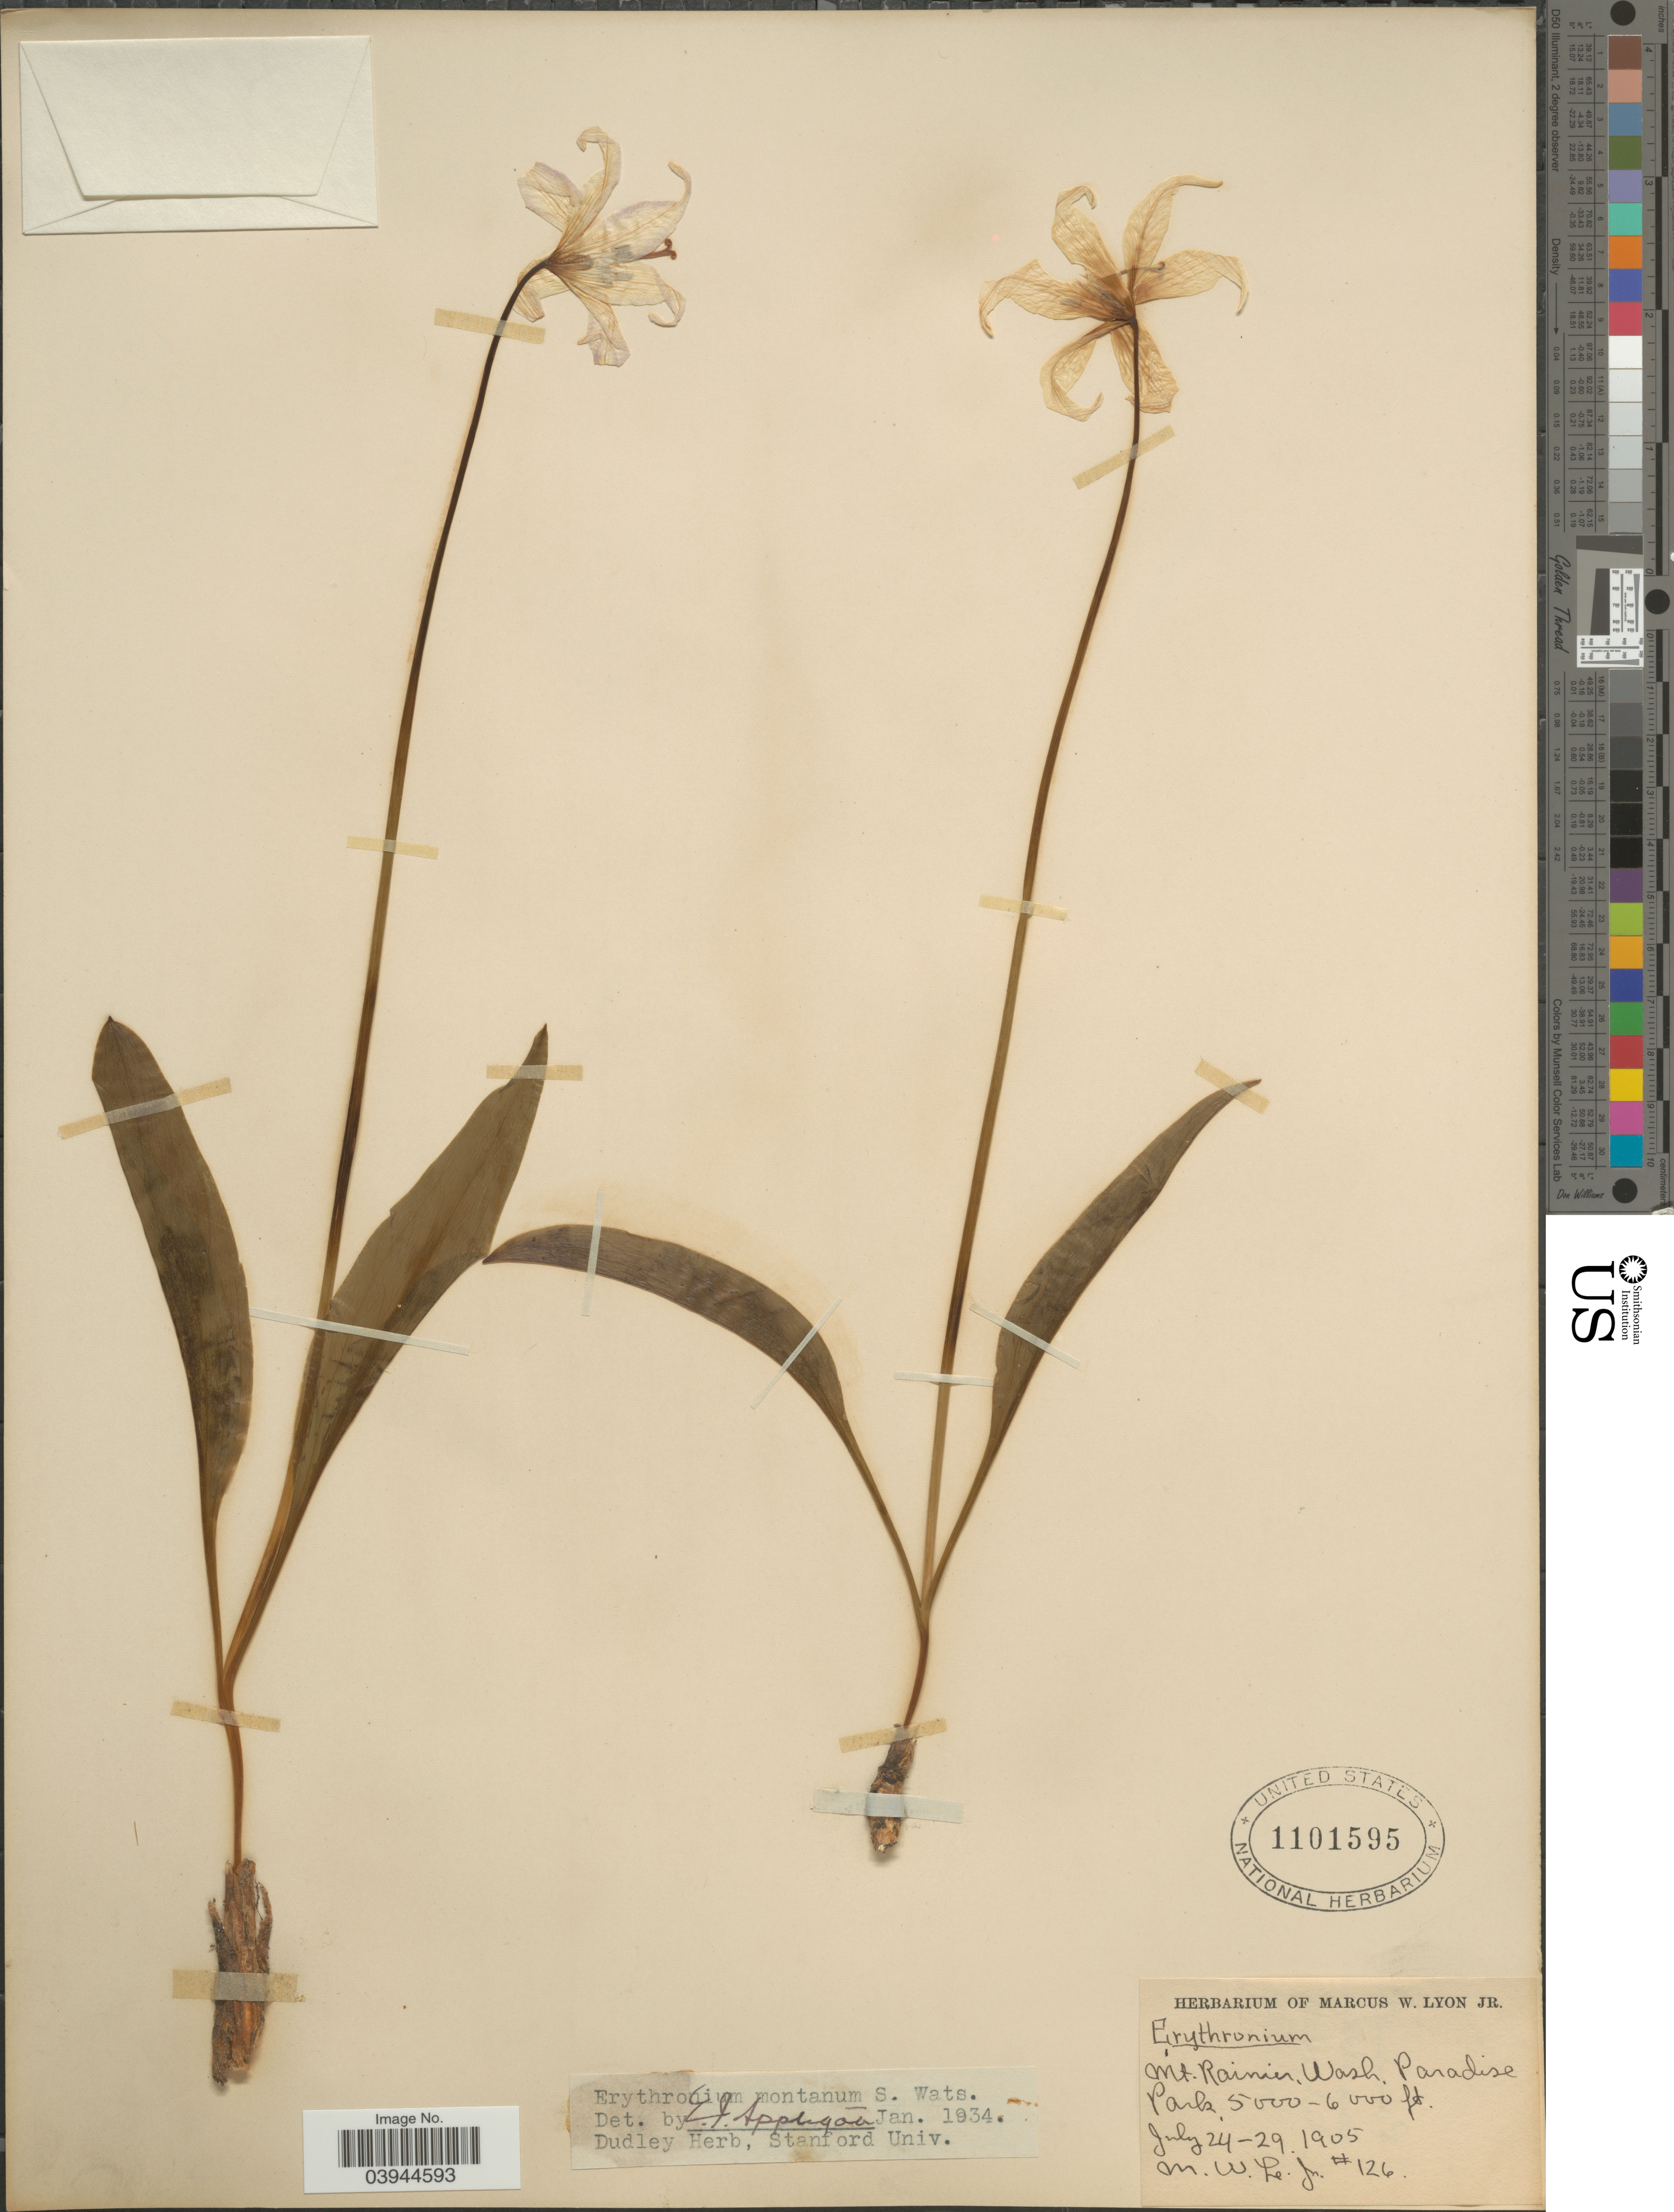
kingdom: Plantae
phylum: Tracheophyta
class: Liliopsida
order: Liliales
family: Liliaceae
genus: Erythronium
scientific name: Erythronium montanum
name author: S. Watson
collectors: M. W. Lyon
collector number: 126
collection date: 1905-07-24/1905-07-29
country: United States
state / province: Washington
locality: Mt. Rainier, Paradise Park.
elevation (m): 1524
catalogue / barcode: US 1101595